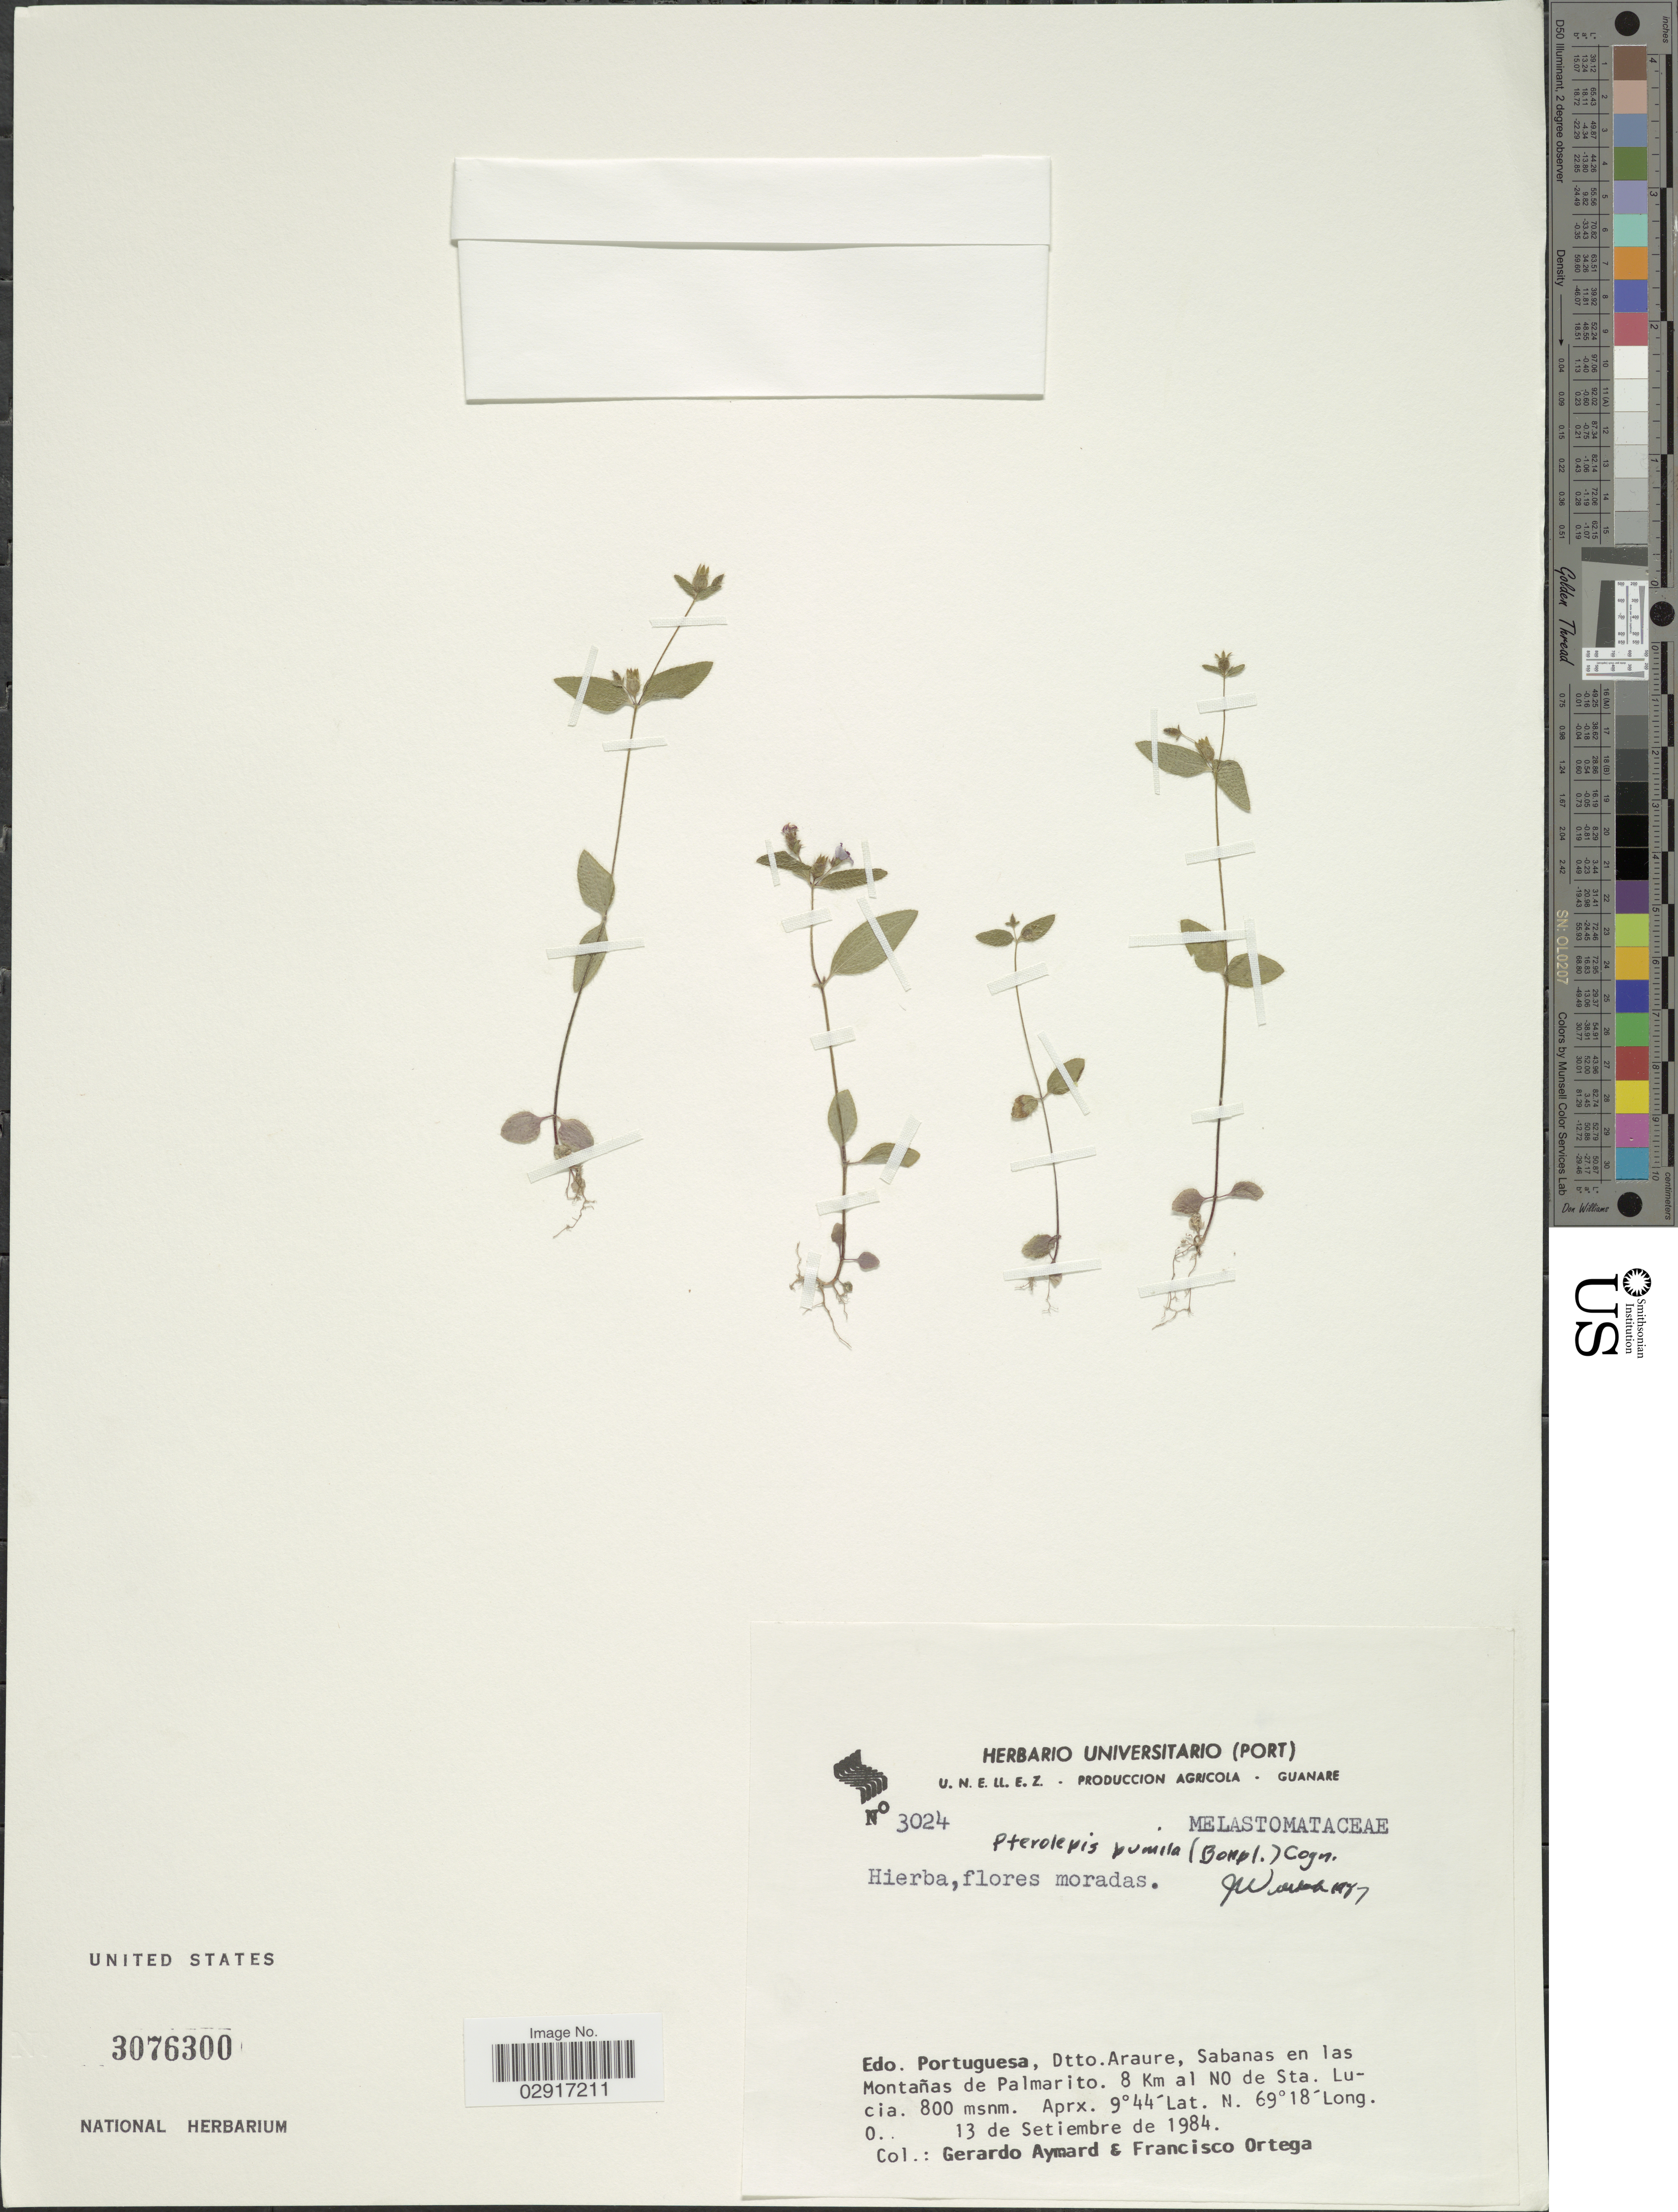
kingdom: Plantae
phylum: Tracheophyta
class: Magnoliopsida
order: Myrtales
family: Melastomataceae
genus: Pterolepis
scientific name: Pterolepis pumila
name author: (Bonpl.) DC. ex Crueg.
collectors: G. A. Aymard & F. J. Ortega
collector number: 3024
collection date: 1984-09-13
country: Venezuela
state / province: Portuguesa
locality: Dtto. Araure, Sabanas en las Montañas de Palmarito. 8 Km al NO de Sta. Lucia.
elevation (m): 800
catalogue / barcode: US 3076300